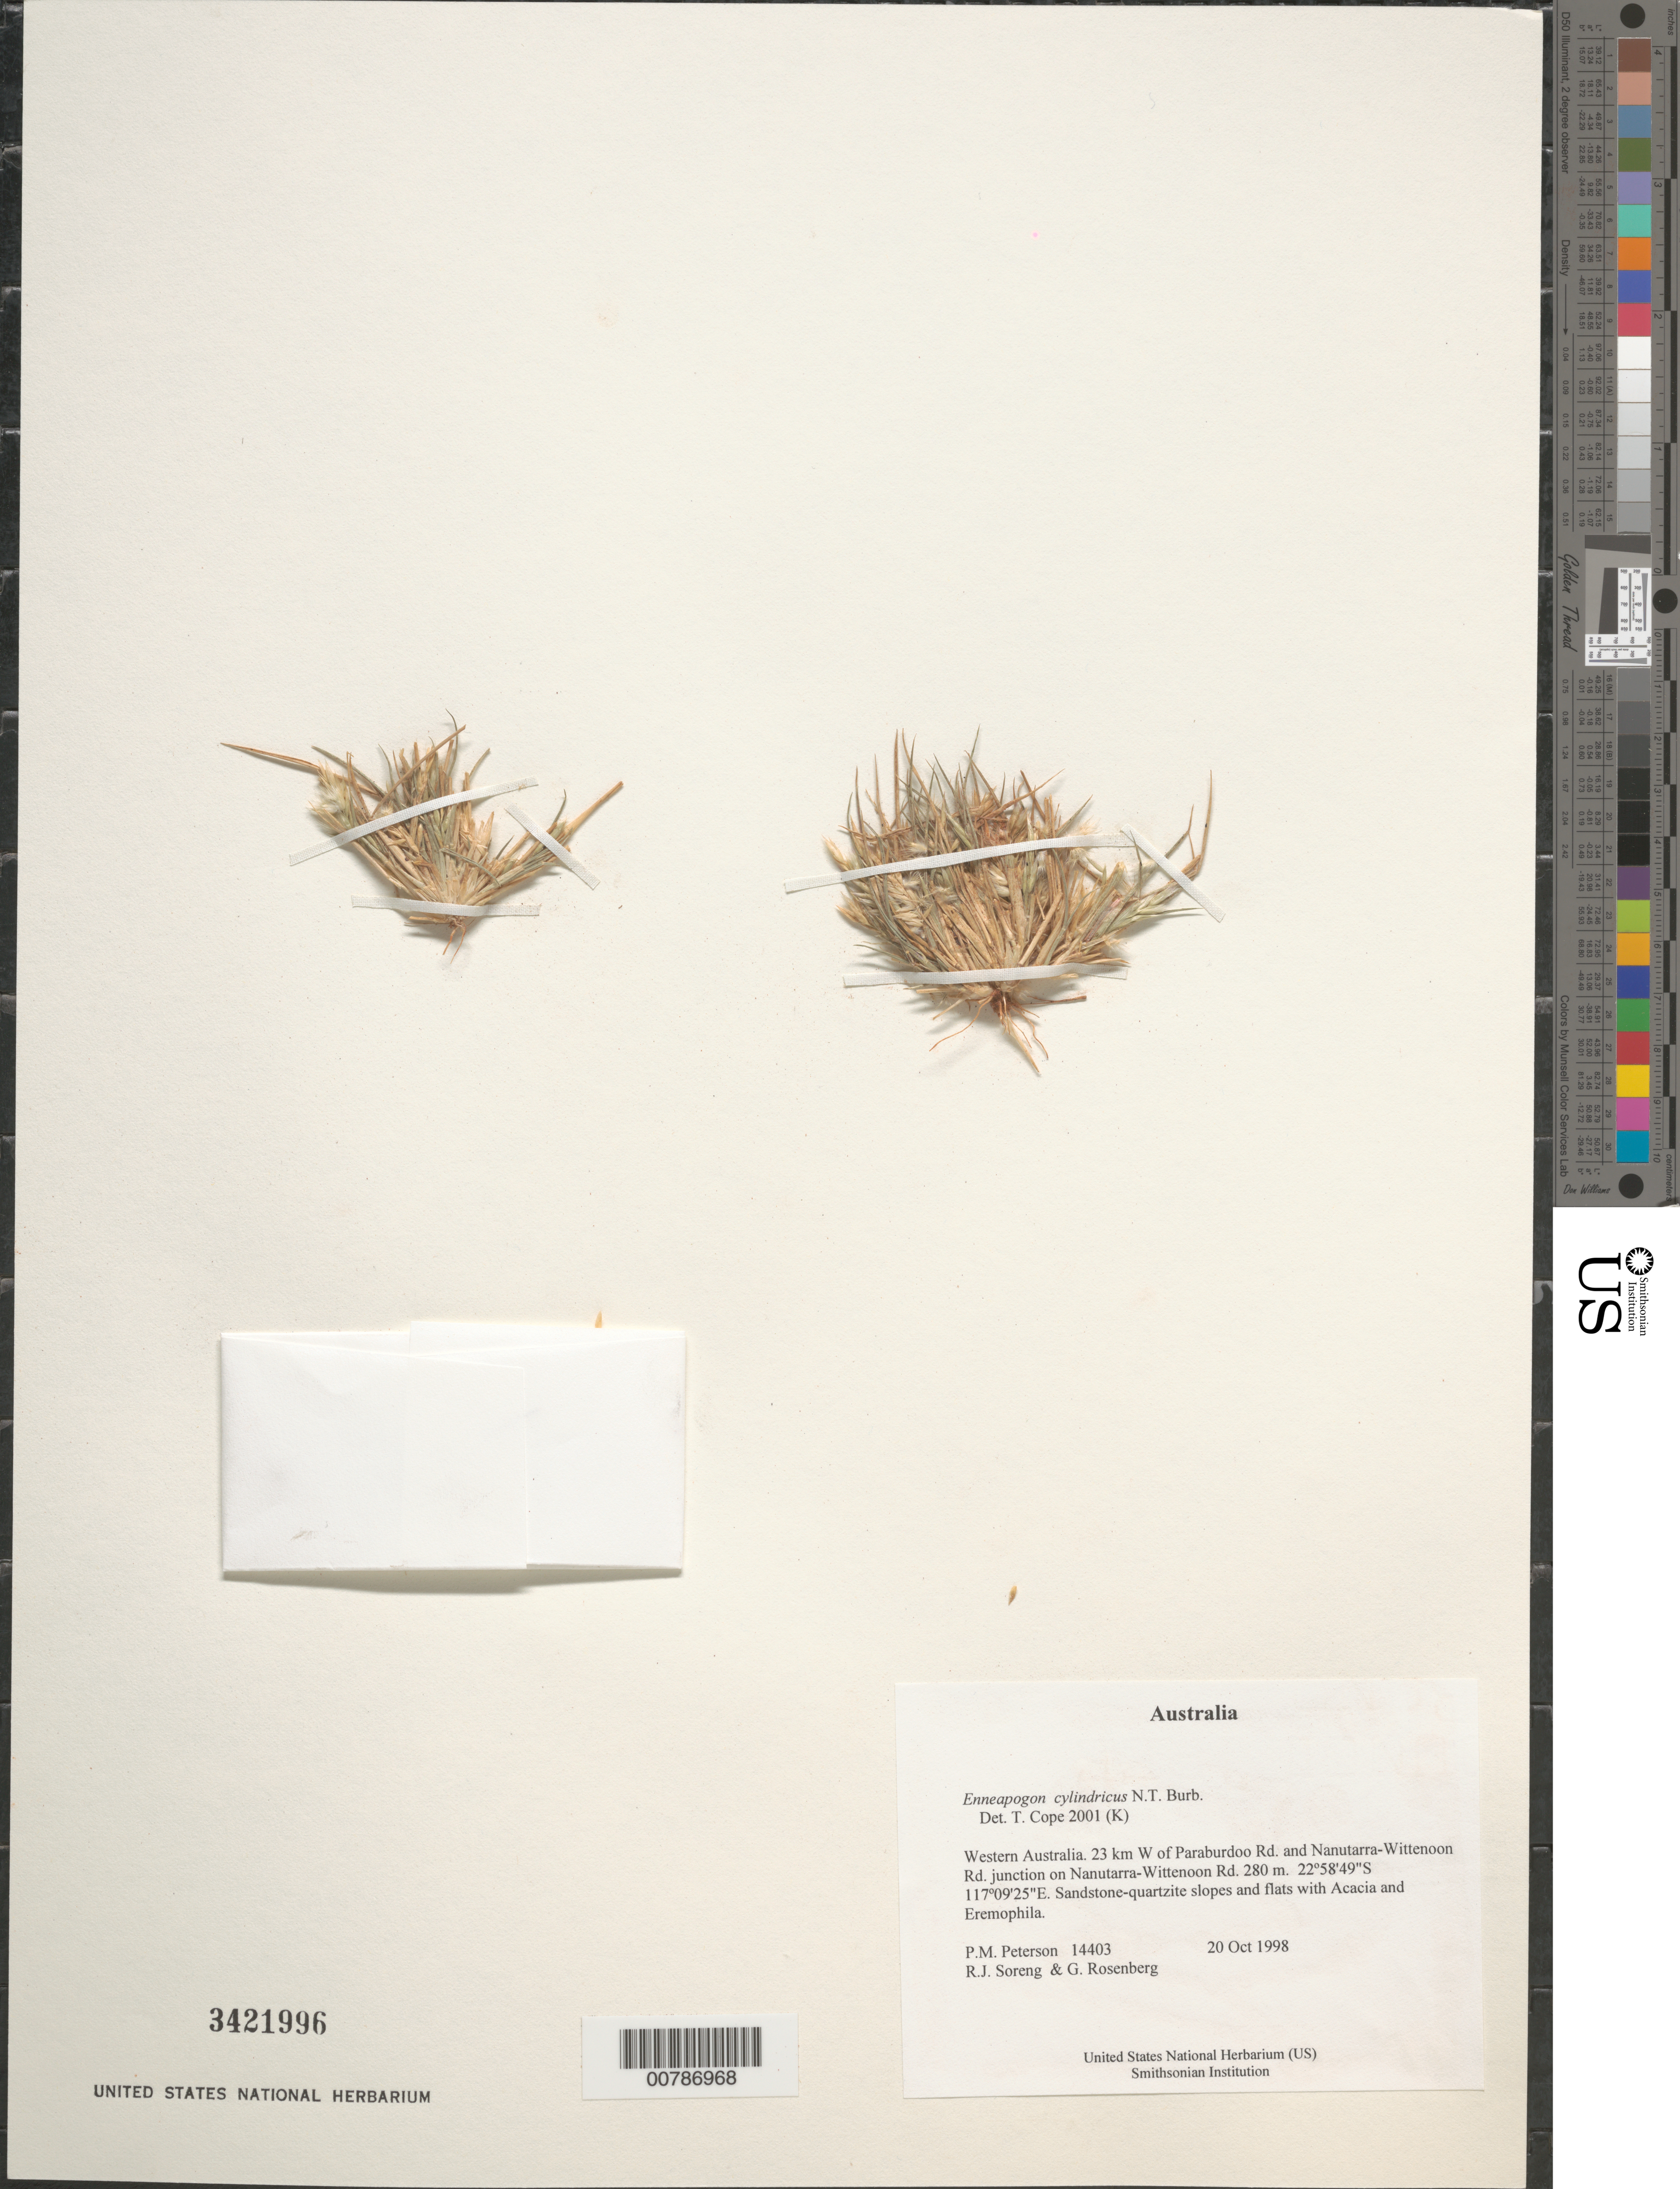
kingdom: Plantae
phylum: Tracheophyta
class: Liliopsida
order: Poales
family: Poaceae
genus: Enneapogon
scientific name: Enneapogon cylindricus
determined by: Cope, T. A.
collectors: P. M. Peterson, R. J. Soreng & G. Rosenberg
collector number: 14403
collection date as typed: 20 Oct 1998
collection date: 1998-10-20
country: Australia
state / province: Western Australia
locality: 23 km W of Paraburdoo Rd. and Nanutarra-Wittenoon Rd. junction on Nanutarra-Wittenoon Rd.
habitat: Sandstone-quartzite slopes and flats with Acacia and Eremophila.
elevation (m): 280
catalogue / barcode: US 3421996